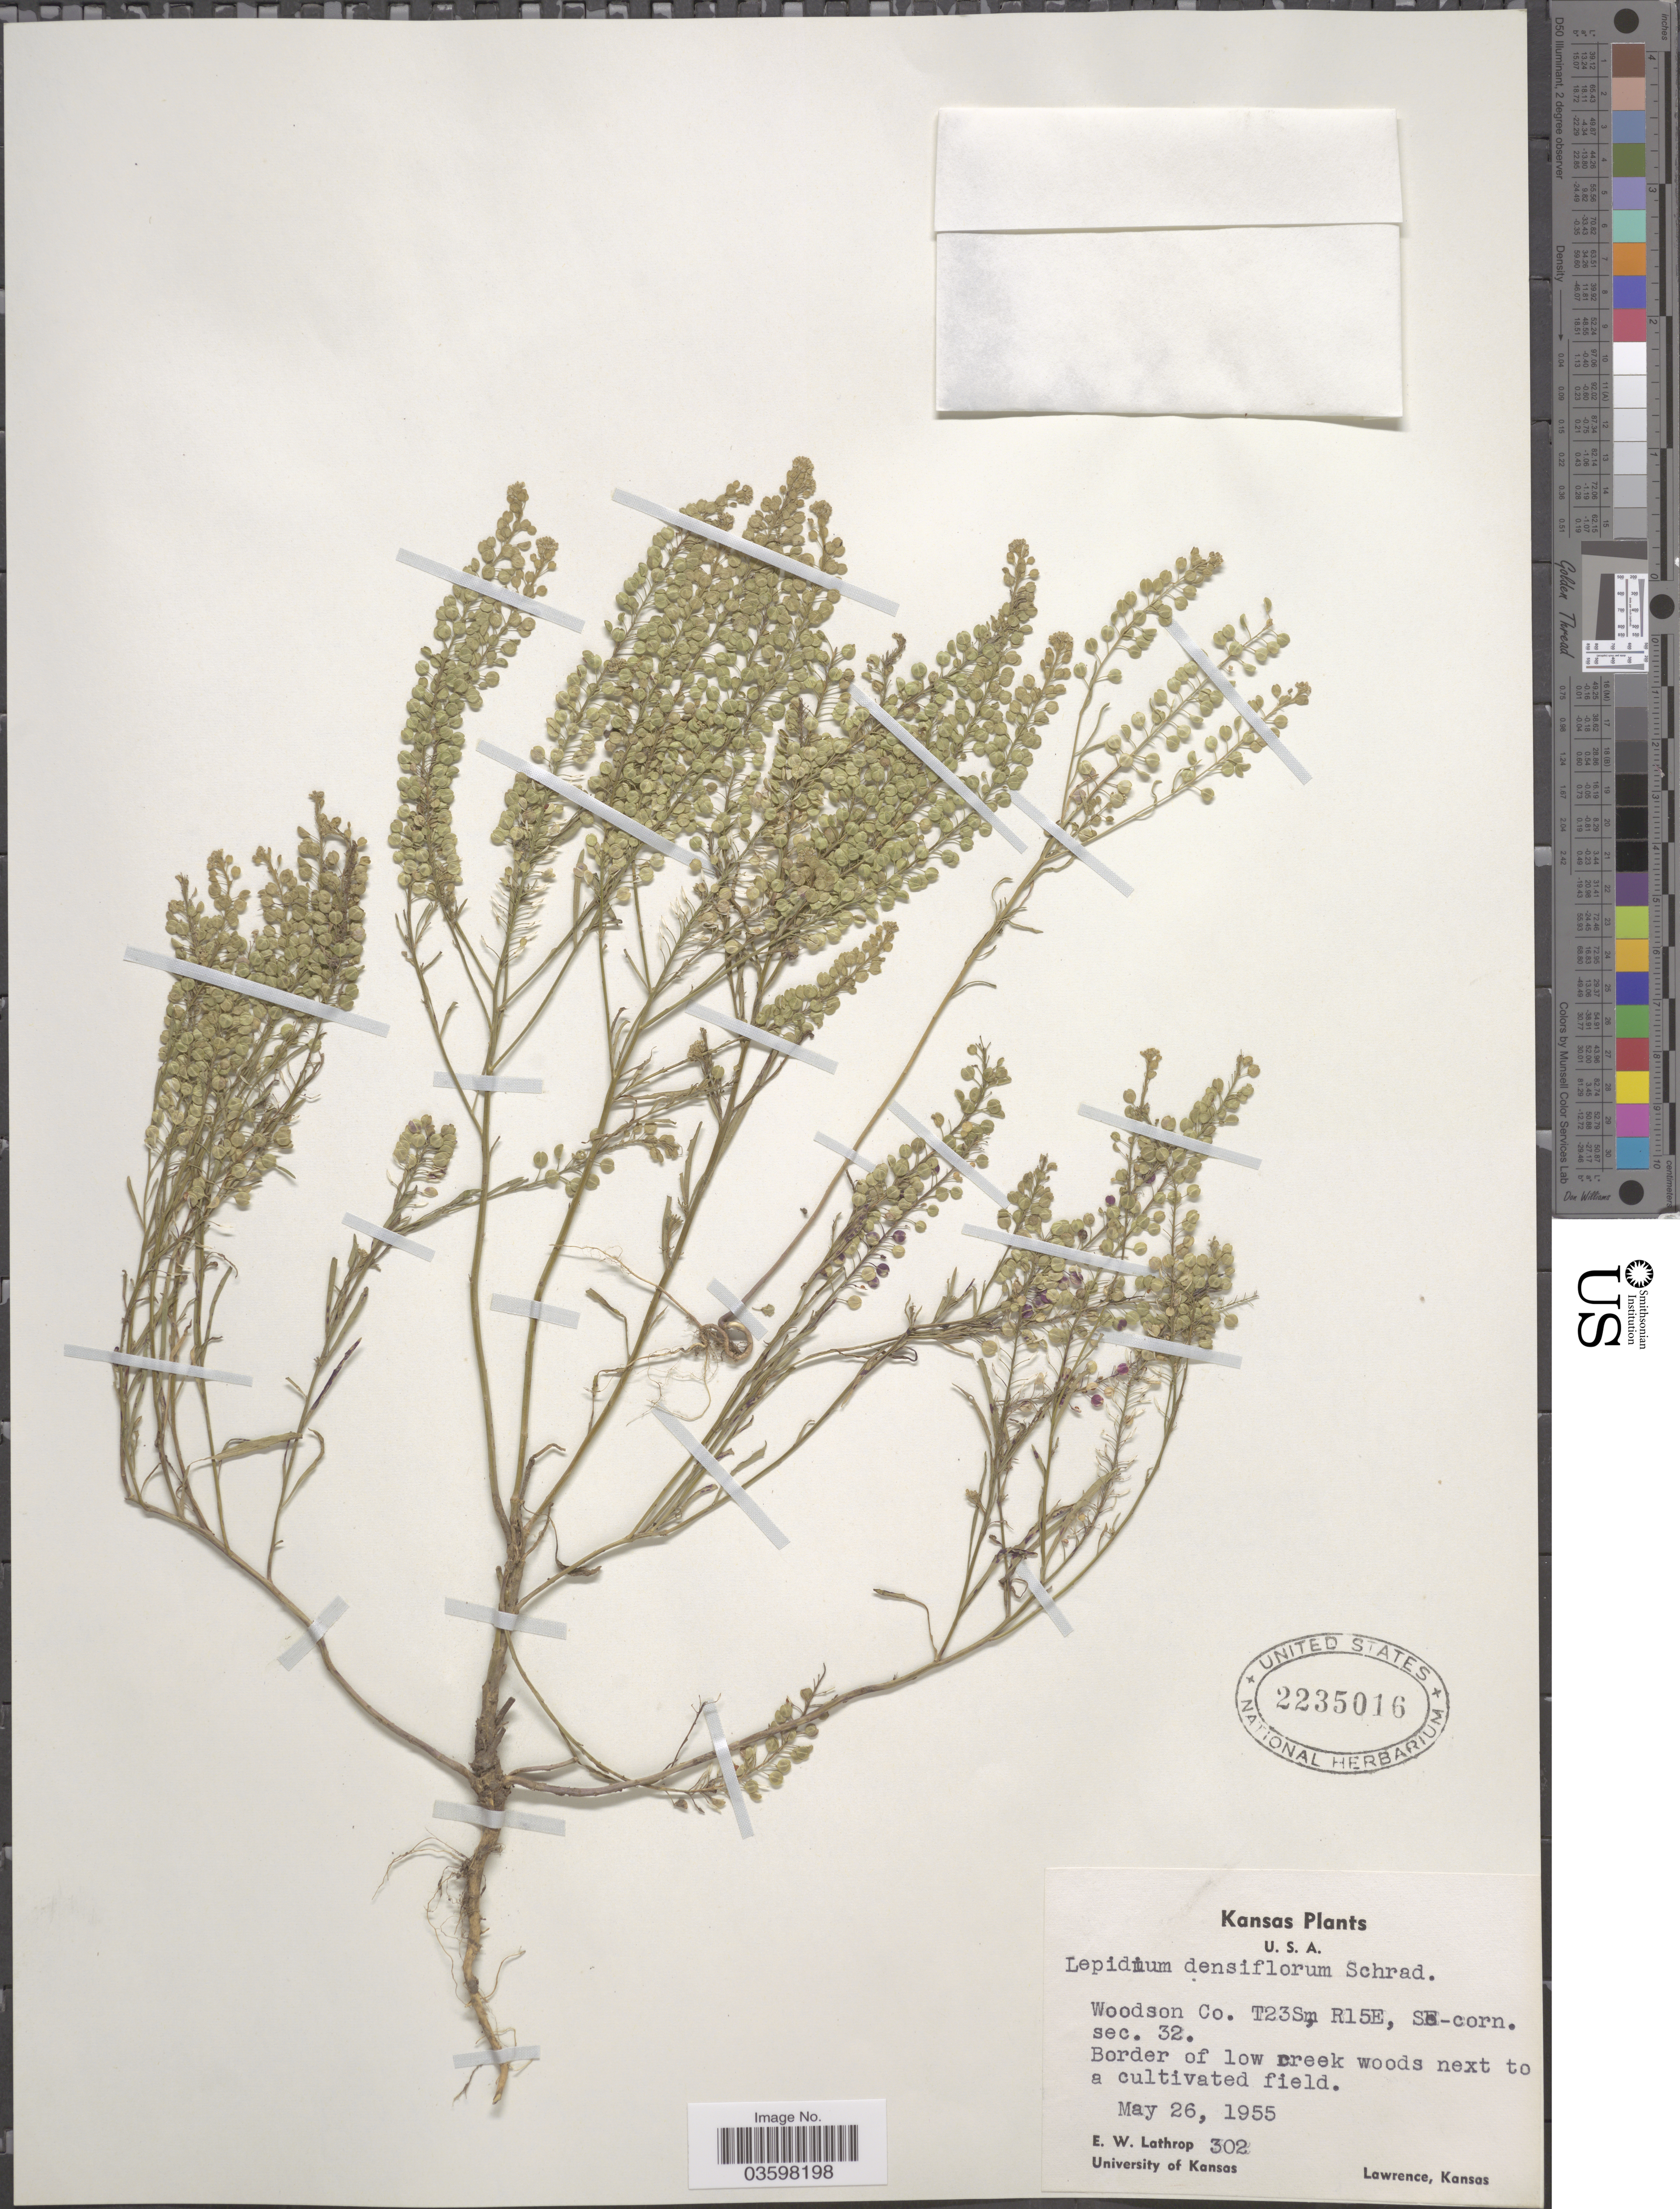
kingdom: Plantae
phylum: Tracheophyta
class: Magnoliopsida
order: Brassicales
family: Brassicaceae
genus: Lepidium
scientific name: Lepidium densiflorum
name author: Schrad.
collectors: E. W. Lathrop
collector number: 302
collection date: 1955-05-26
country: United States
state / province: Kansas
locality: Woodson Co. T23S, R15E, S [illegible text]-corn. sec. 32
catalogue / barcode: US 2235016